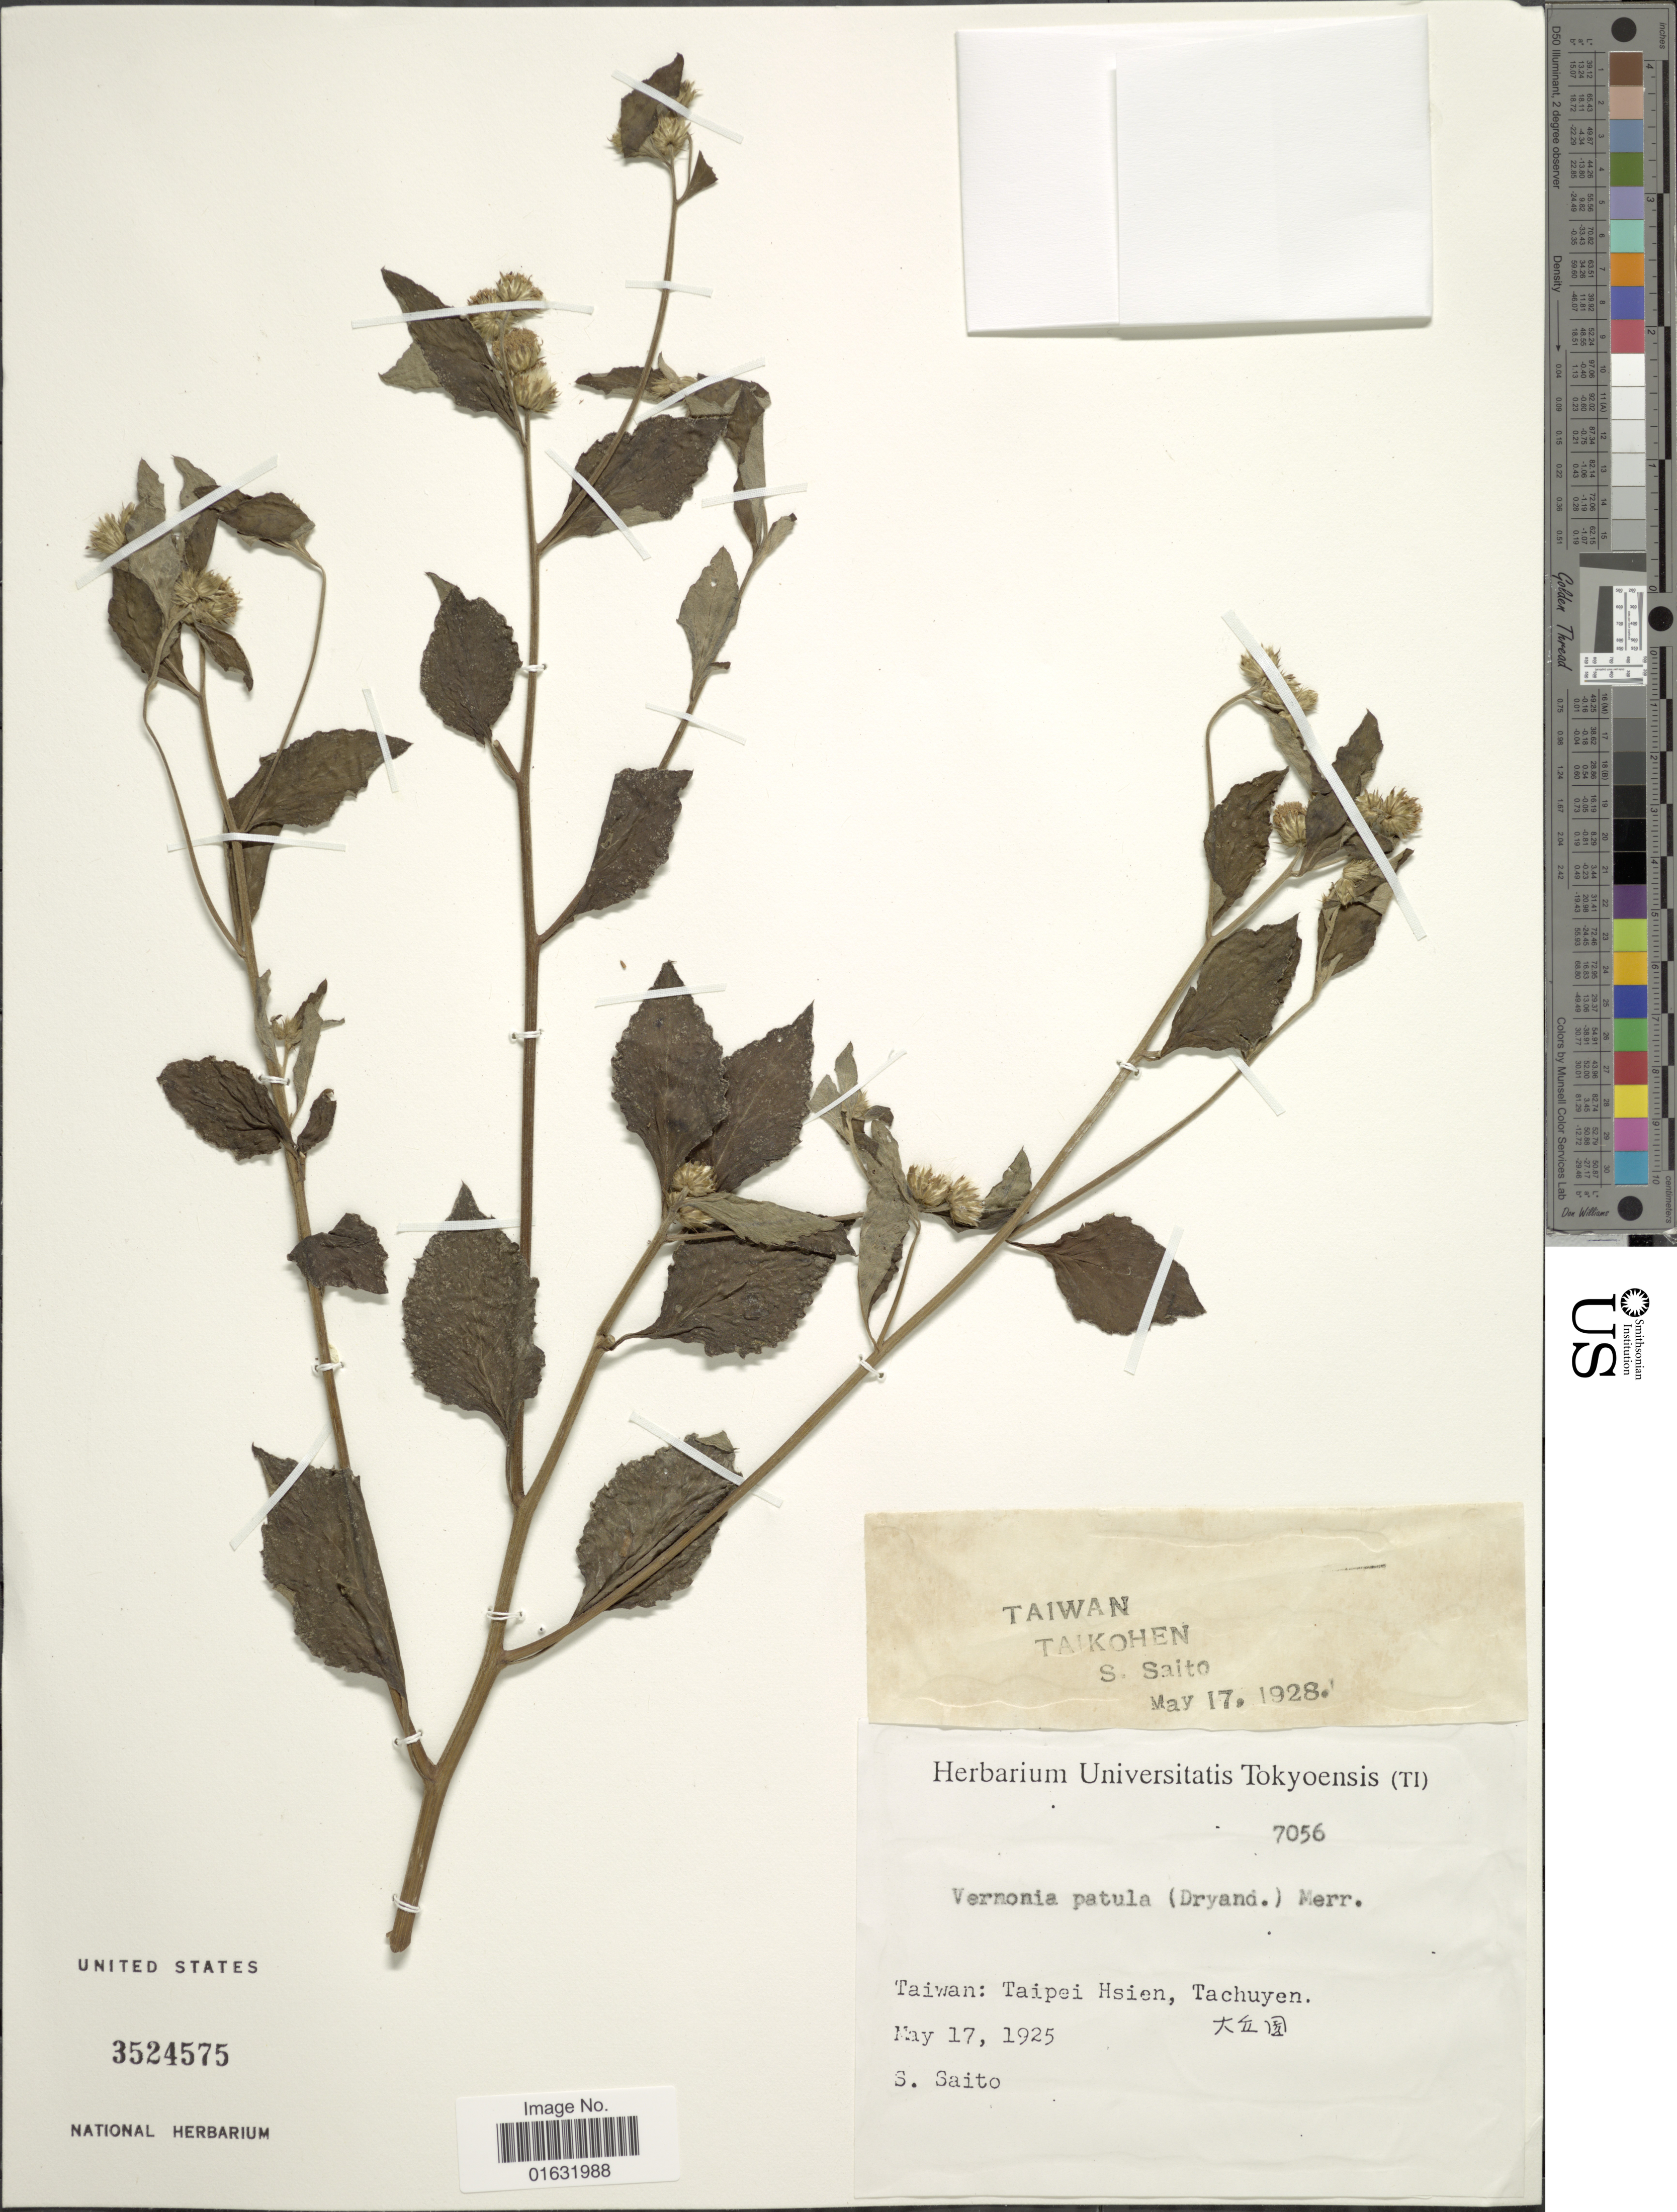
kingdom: Plantae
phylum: Tracheophyta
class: Magnoliopsida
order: Asterales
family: Asteraceae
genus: Cyanthillium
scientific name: Cyanthillium patulum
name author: (Aiton) H. Rob.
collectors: S. Saito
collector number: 7056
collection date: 1925-05-17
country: Taiwan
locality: Taiwan: Taipei Hsien, Tachuyen.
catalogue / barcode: US 3524575